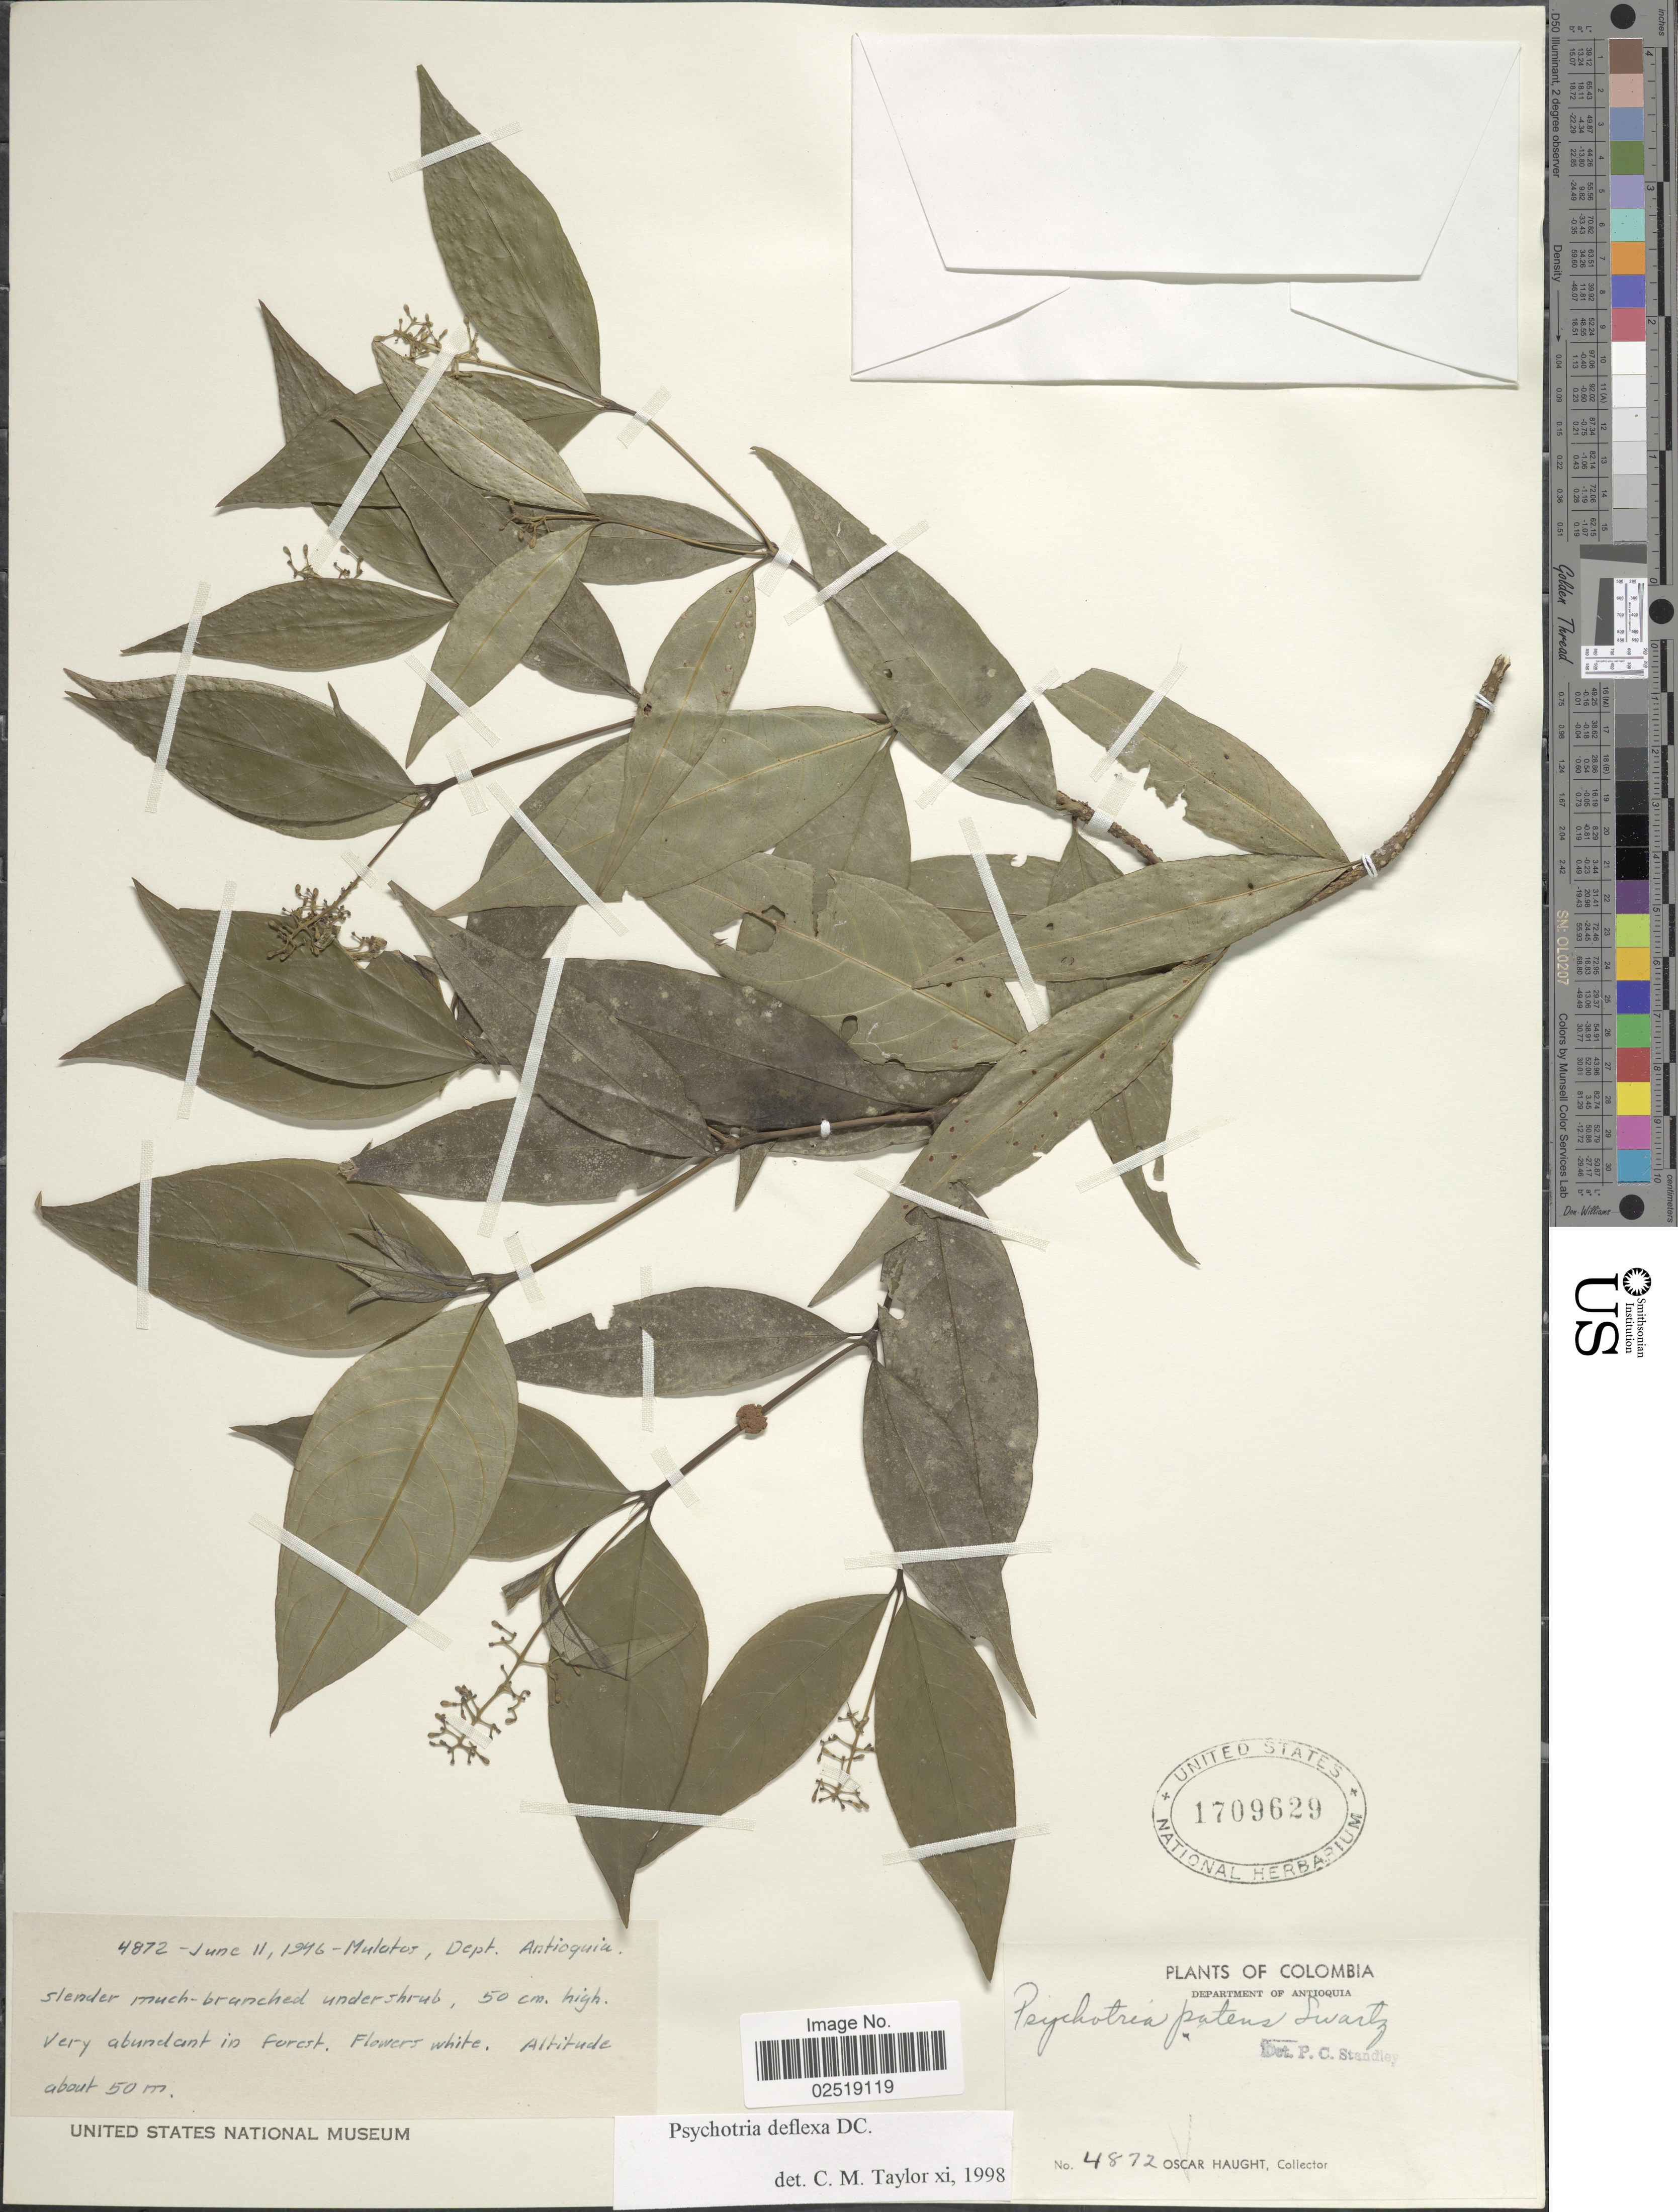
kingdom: Plantae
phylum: Tracheophyta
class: Magnoliopsida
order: Gentianales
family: Rubiaceae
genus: Psychotria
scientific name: Psychotria deflexa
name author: DC.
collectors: O. L. Haught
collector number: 4872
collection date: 1946-06-11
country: Colombia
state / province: Antioquia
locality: Mulatos, Dept. Antioquia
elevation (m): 50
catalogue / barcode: US 1709629